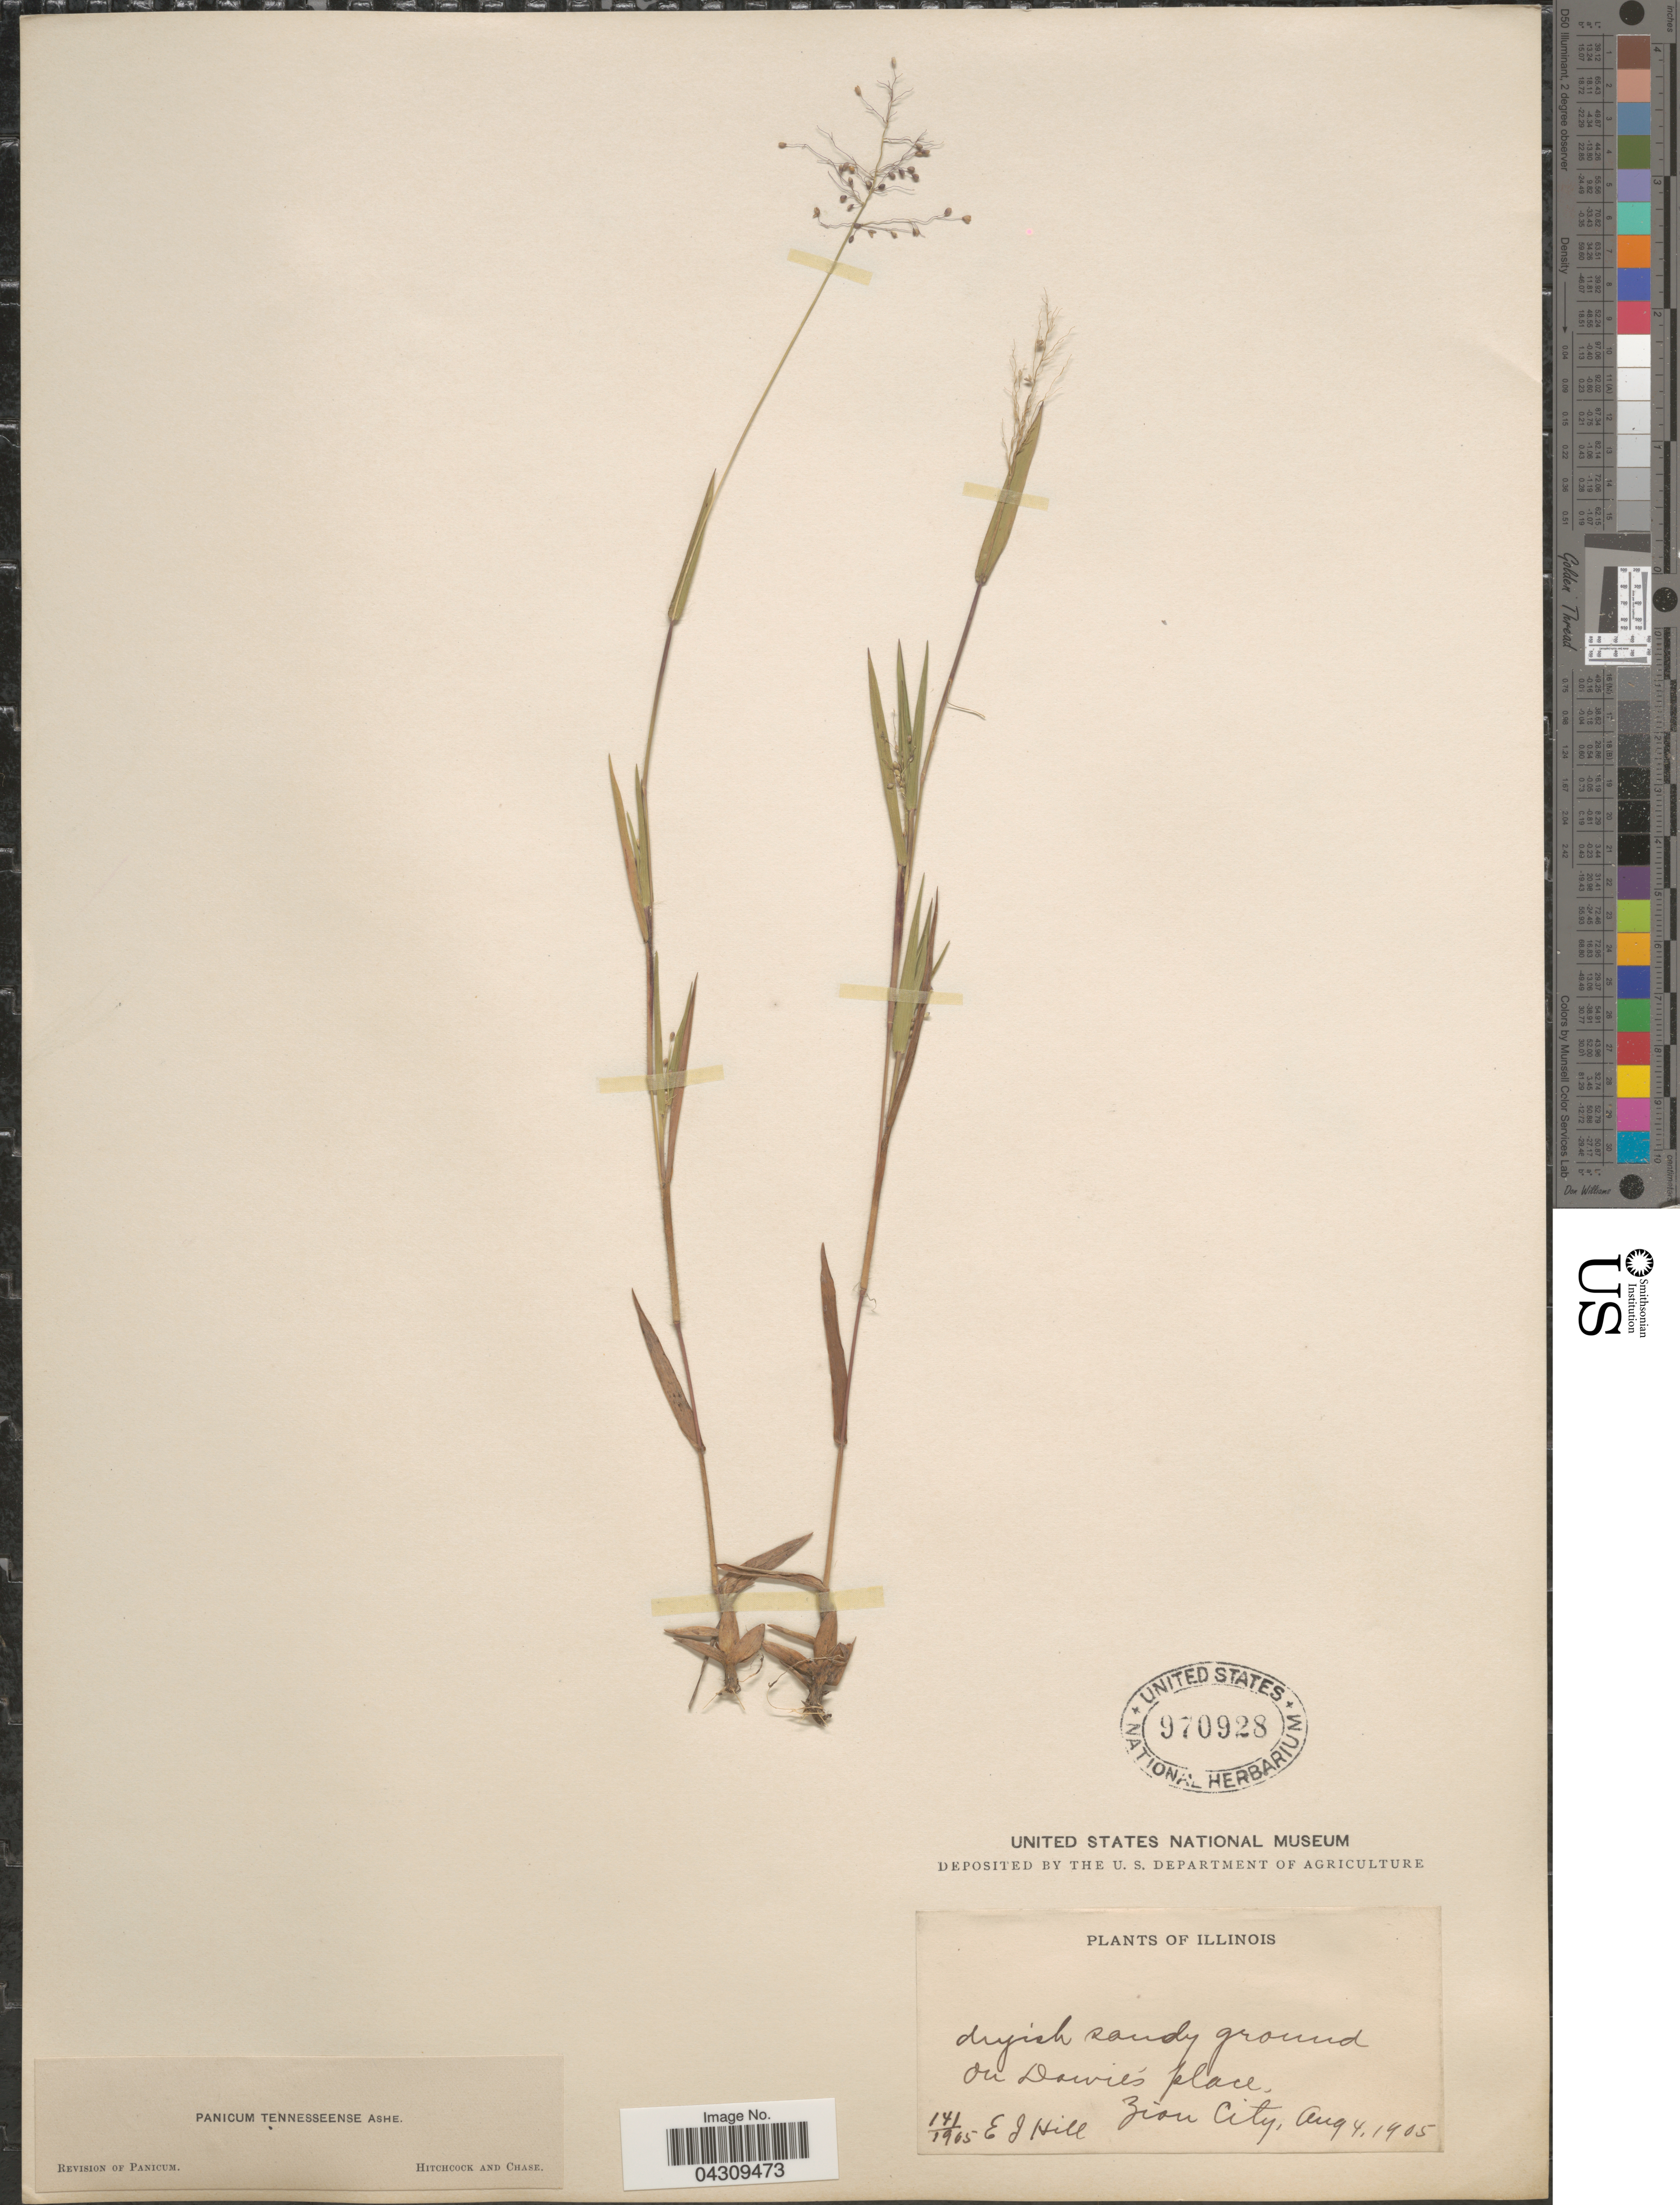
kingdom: Plantae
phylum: Tracheophyta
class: Liliopsida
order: Poales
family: Poaceae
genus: Dichanthelium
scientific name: Dichanthelium acuminatum var. acuminatum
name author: (Sw.) Gould & C.A. Clark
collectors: E. J. Hill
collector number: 141/1905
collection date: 1905-08-04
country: United States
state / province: Illinois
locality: Dryish sandy ground. On Davis place, Zion City.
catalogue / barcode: US 970928